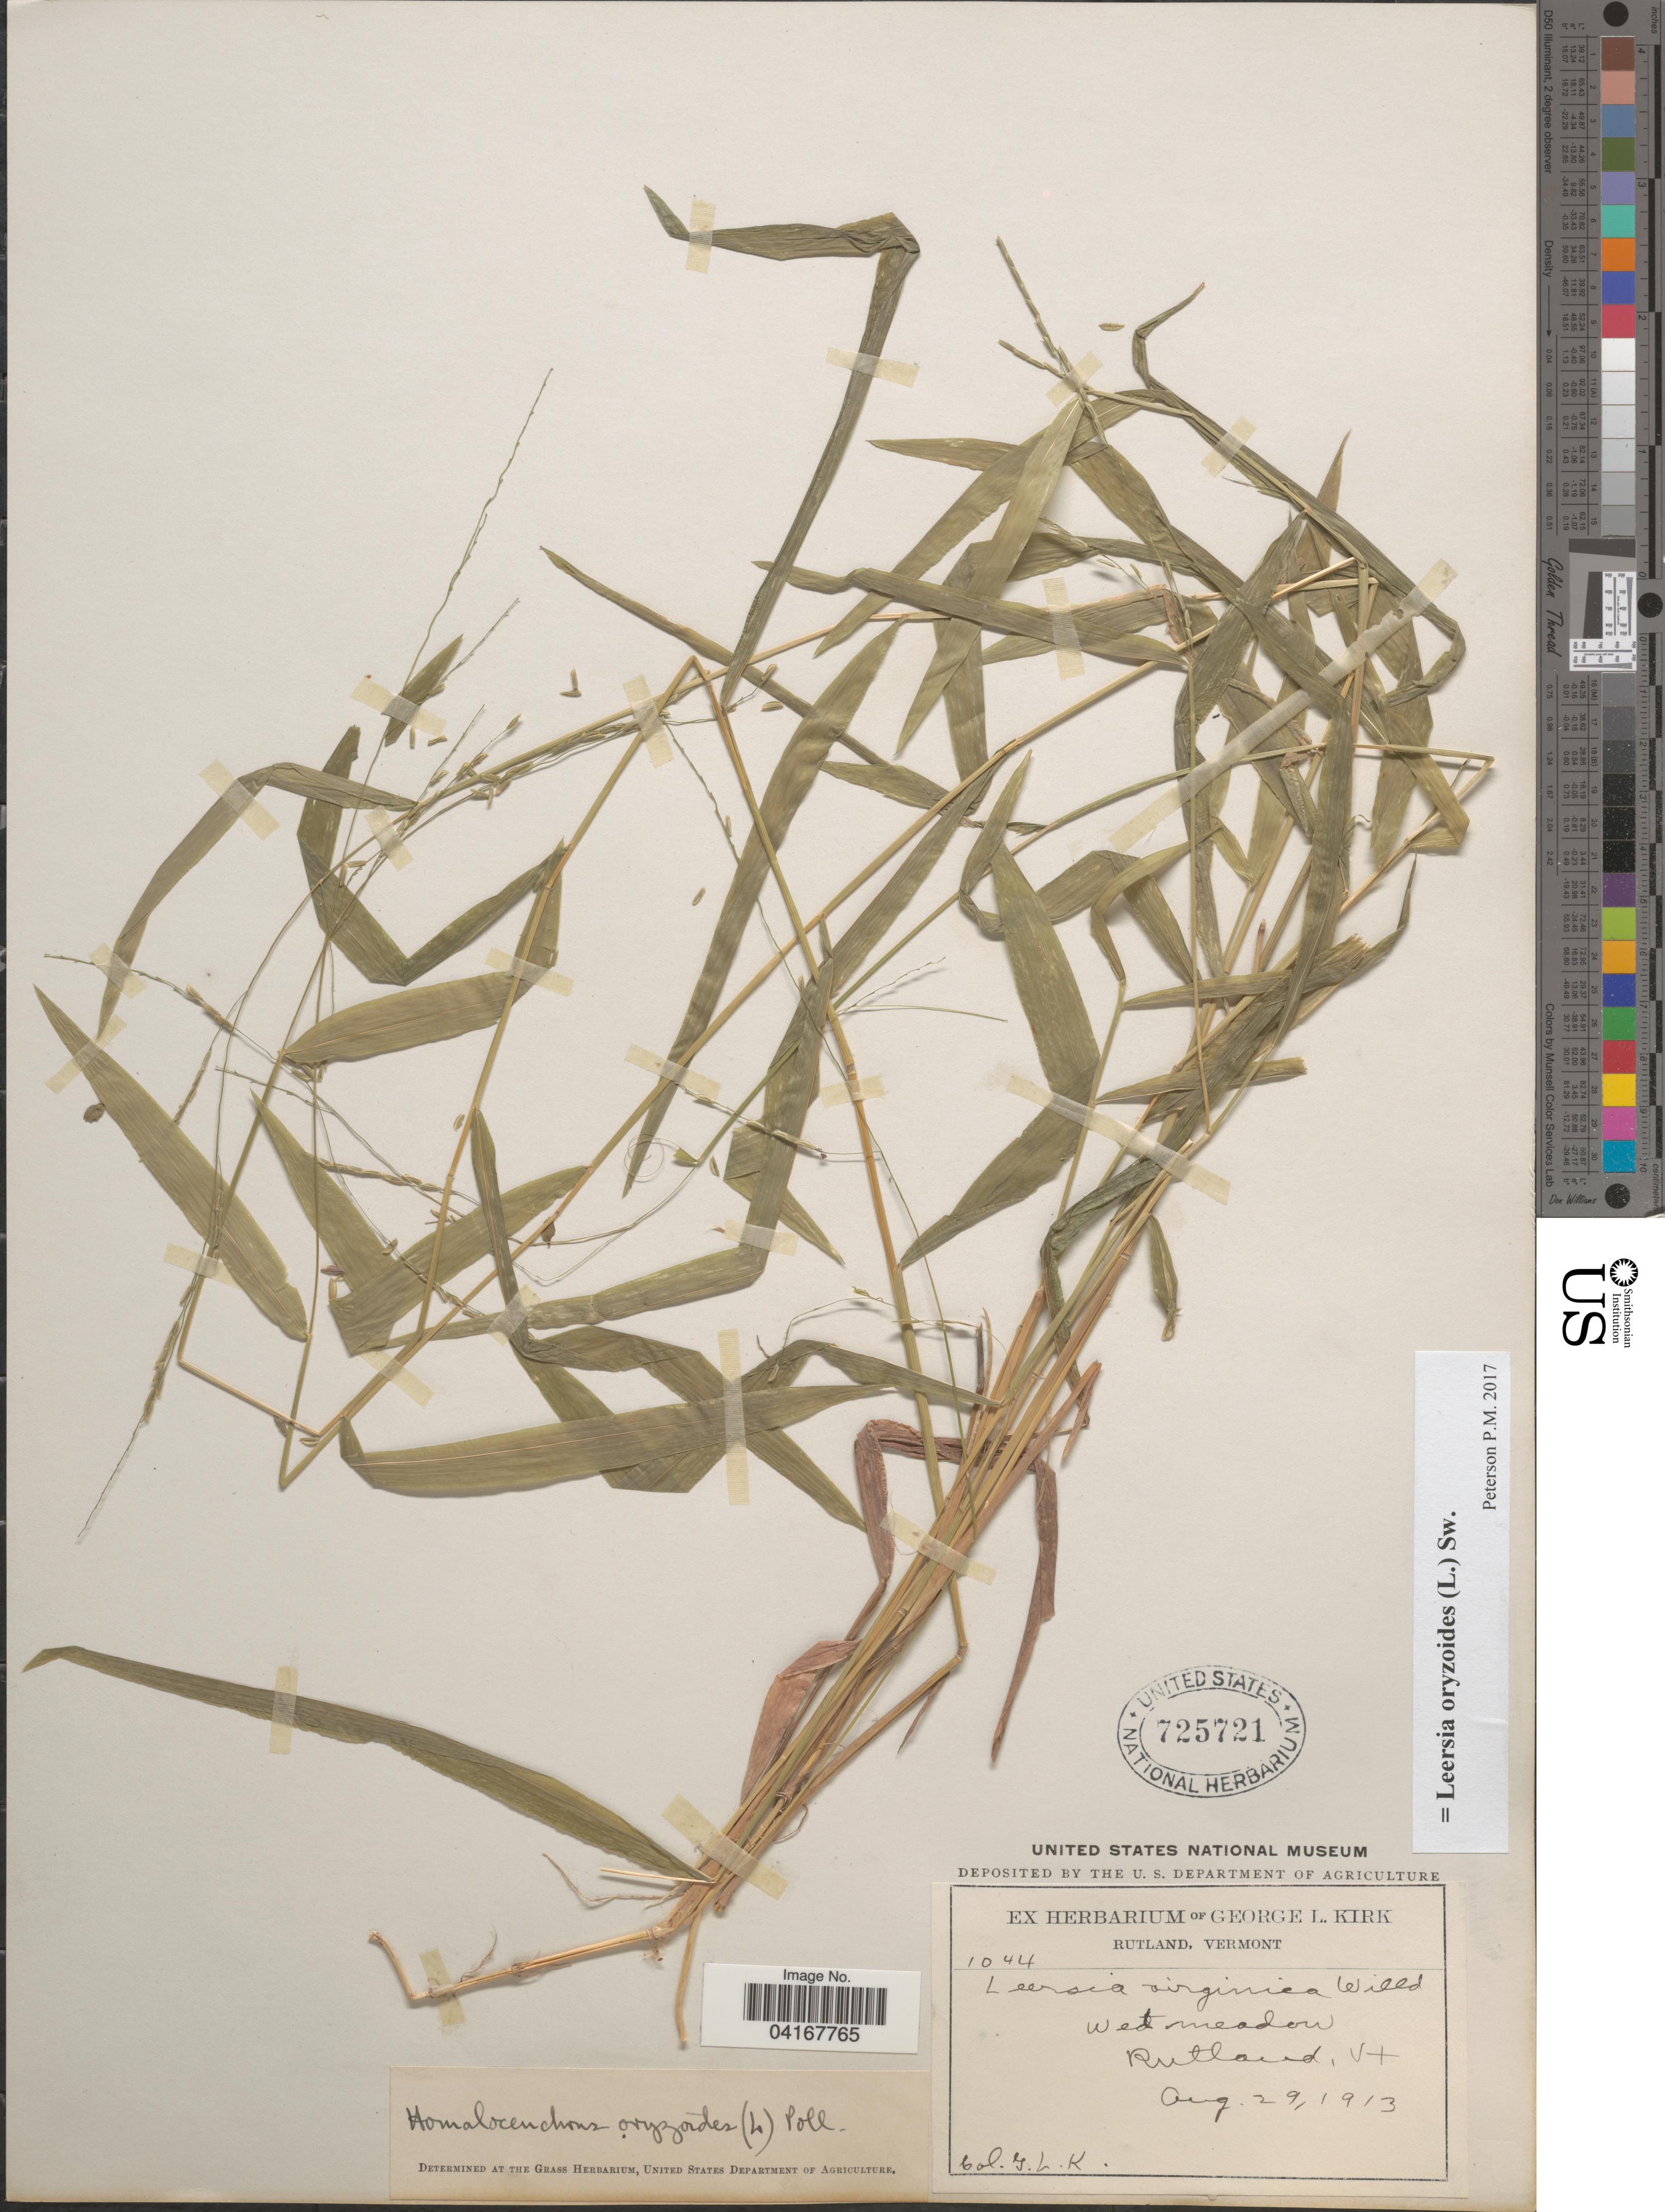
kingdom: Plantae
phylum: Tracheophyta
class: Liliopsida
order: Poales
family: Poaceae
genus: Leersia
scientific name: Leersia oryzoides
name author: (L.) Sw.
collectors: G. Kirk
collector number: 1044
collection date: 1913-08-29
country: United States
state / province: Vermont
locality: Rutland.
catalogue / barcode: US 725721